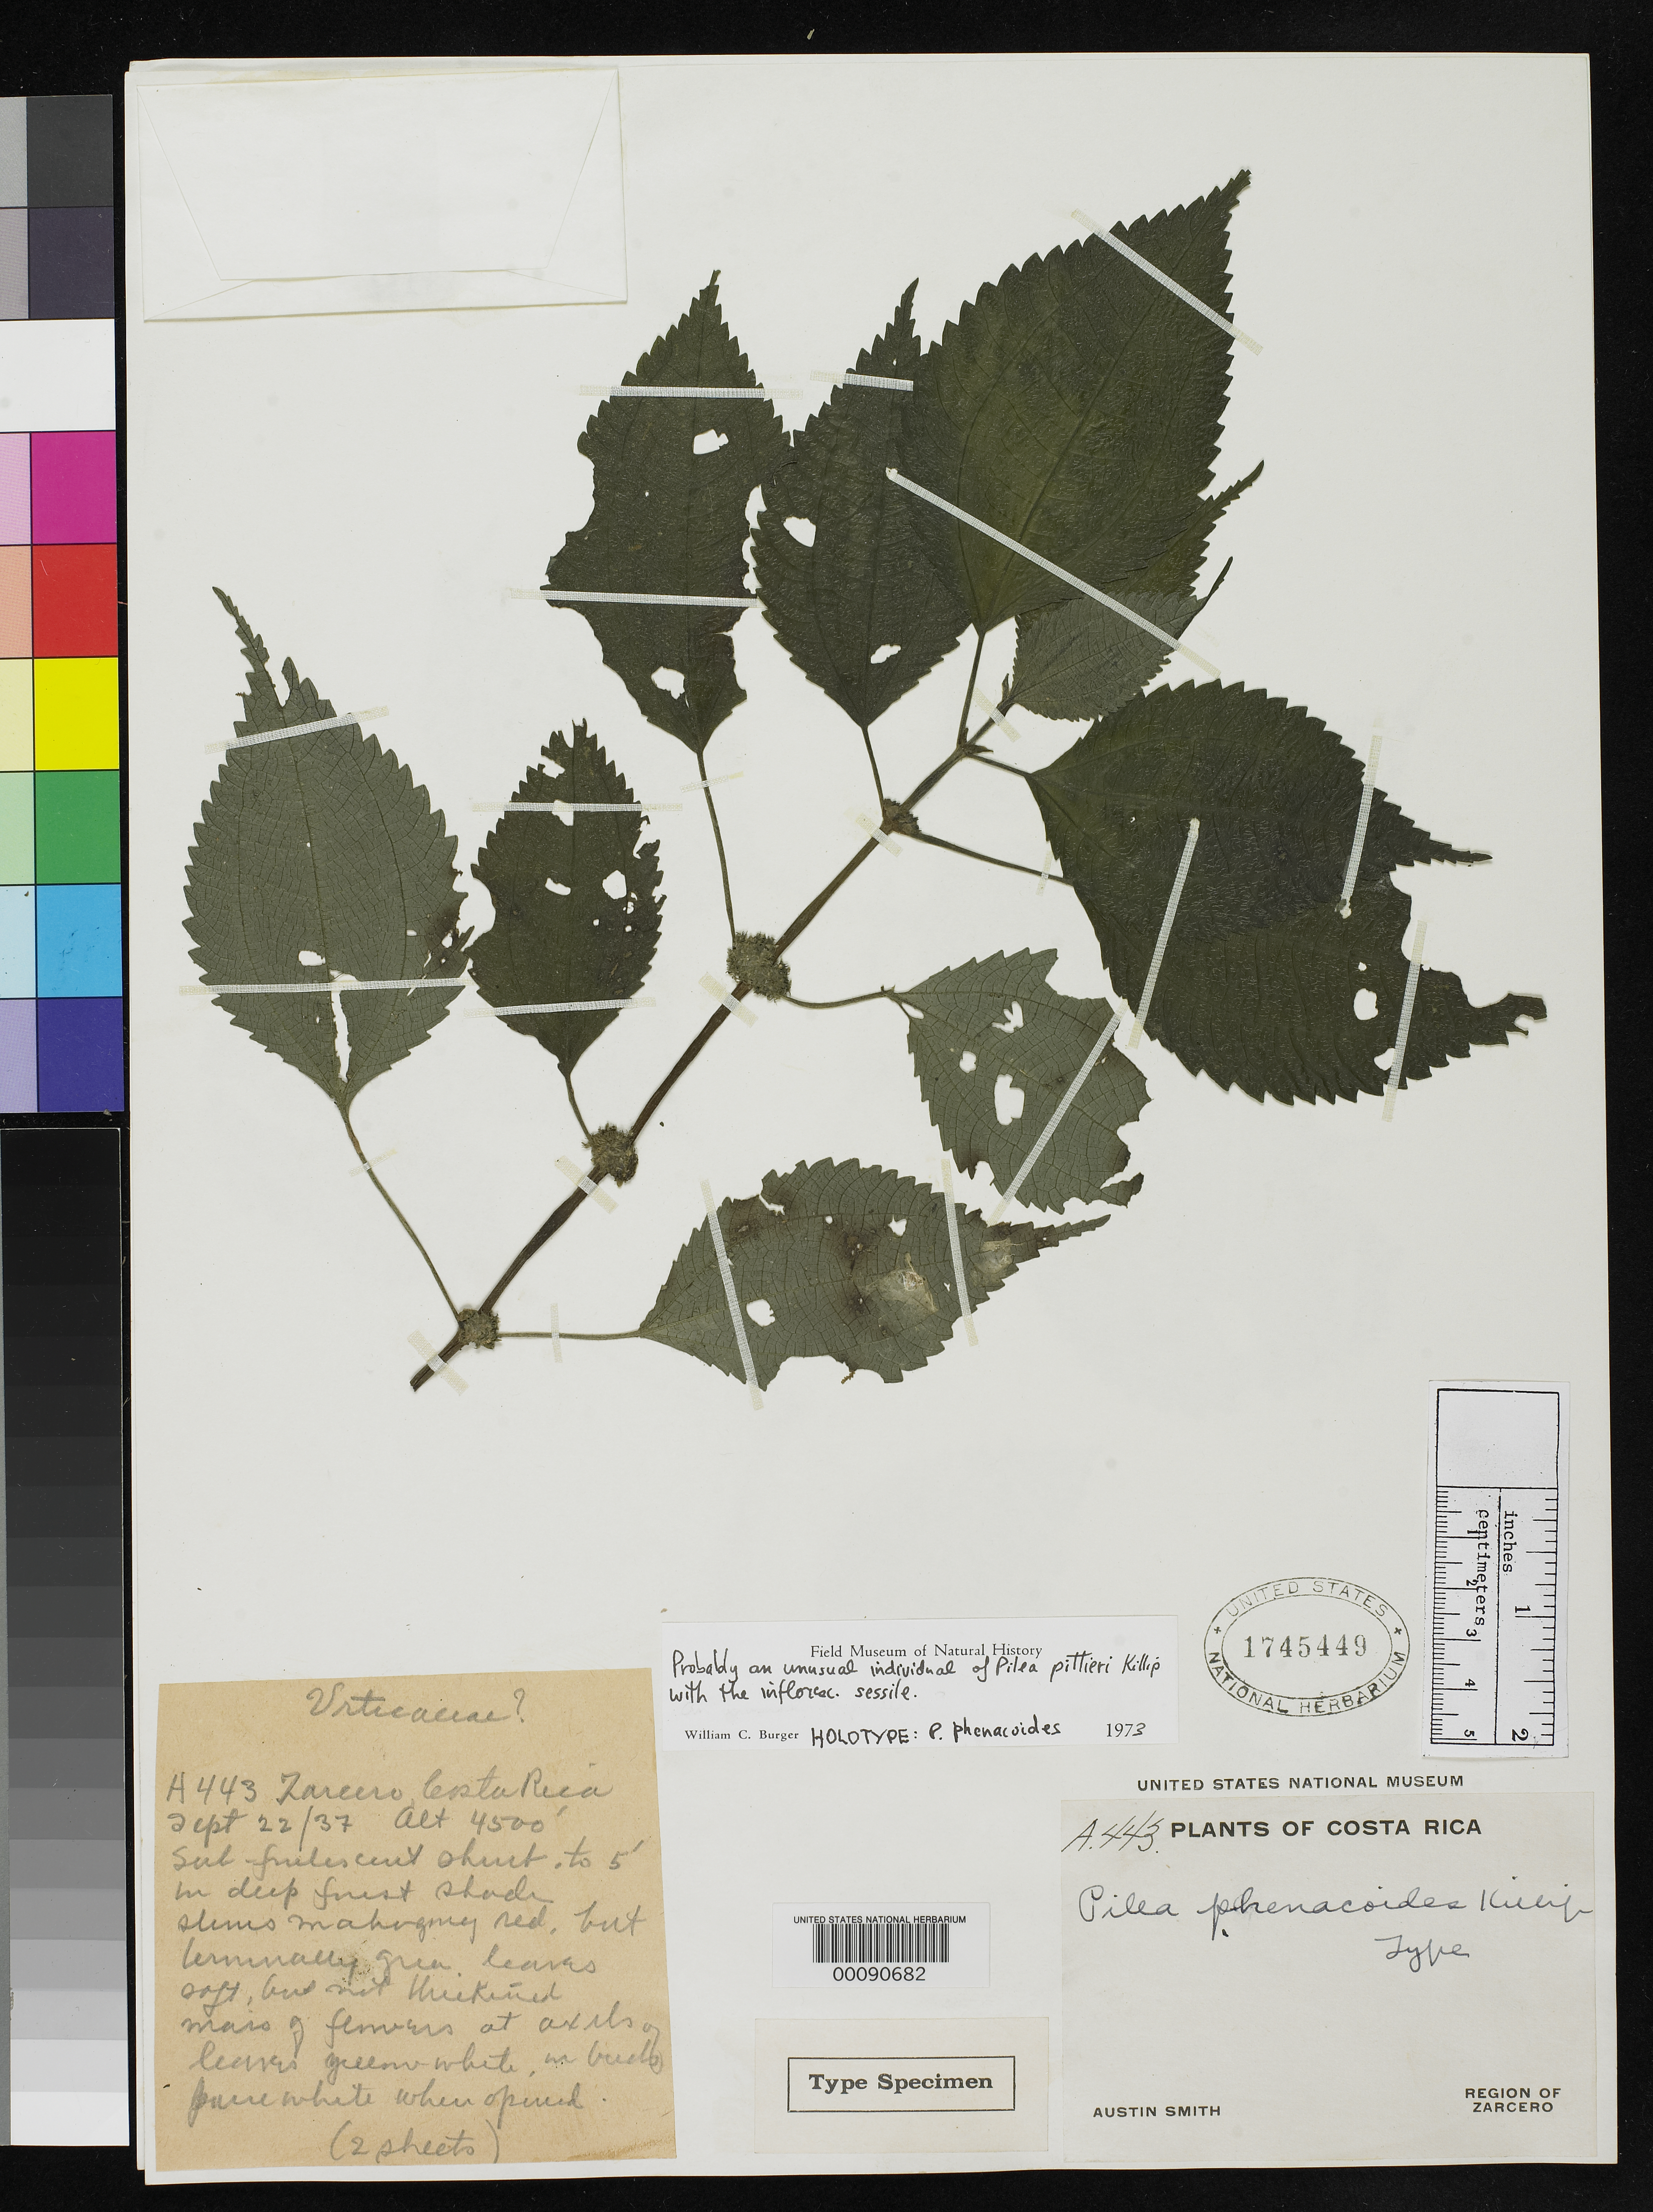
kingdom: Plantae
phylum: Tracheophyta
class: Magnoliopsida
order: Rosales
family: Urticaceae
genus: Pilea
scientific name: Pilea phenacoides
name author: Killip & Standl.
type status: Holotype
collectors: Aust P. Smith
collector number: A 443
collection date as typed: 22 Sep 1937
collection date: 1937-09-22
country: Costa Rica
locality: Zarcero region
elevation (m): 1372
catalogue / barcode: US 1745449